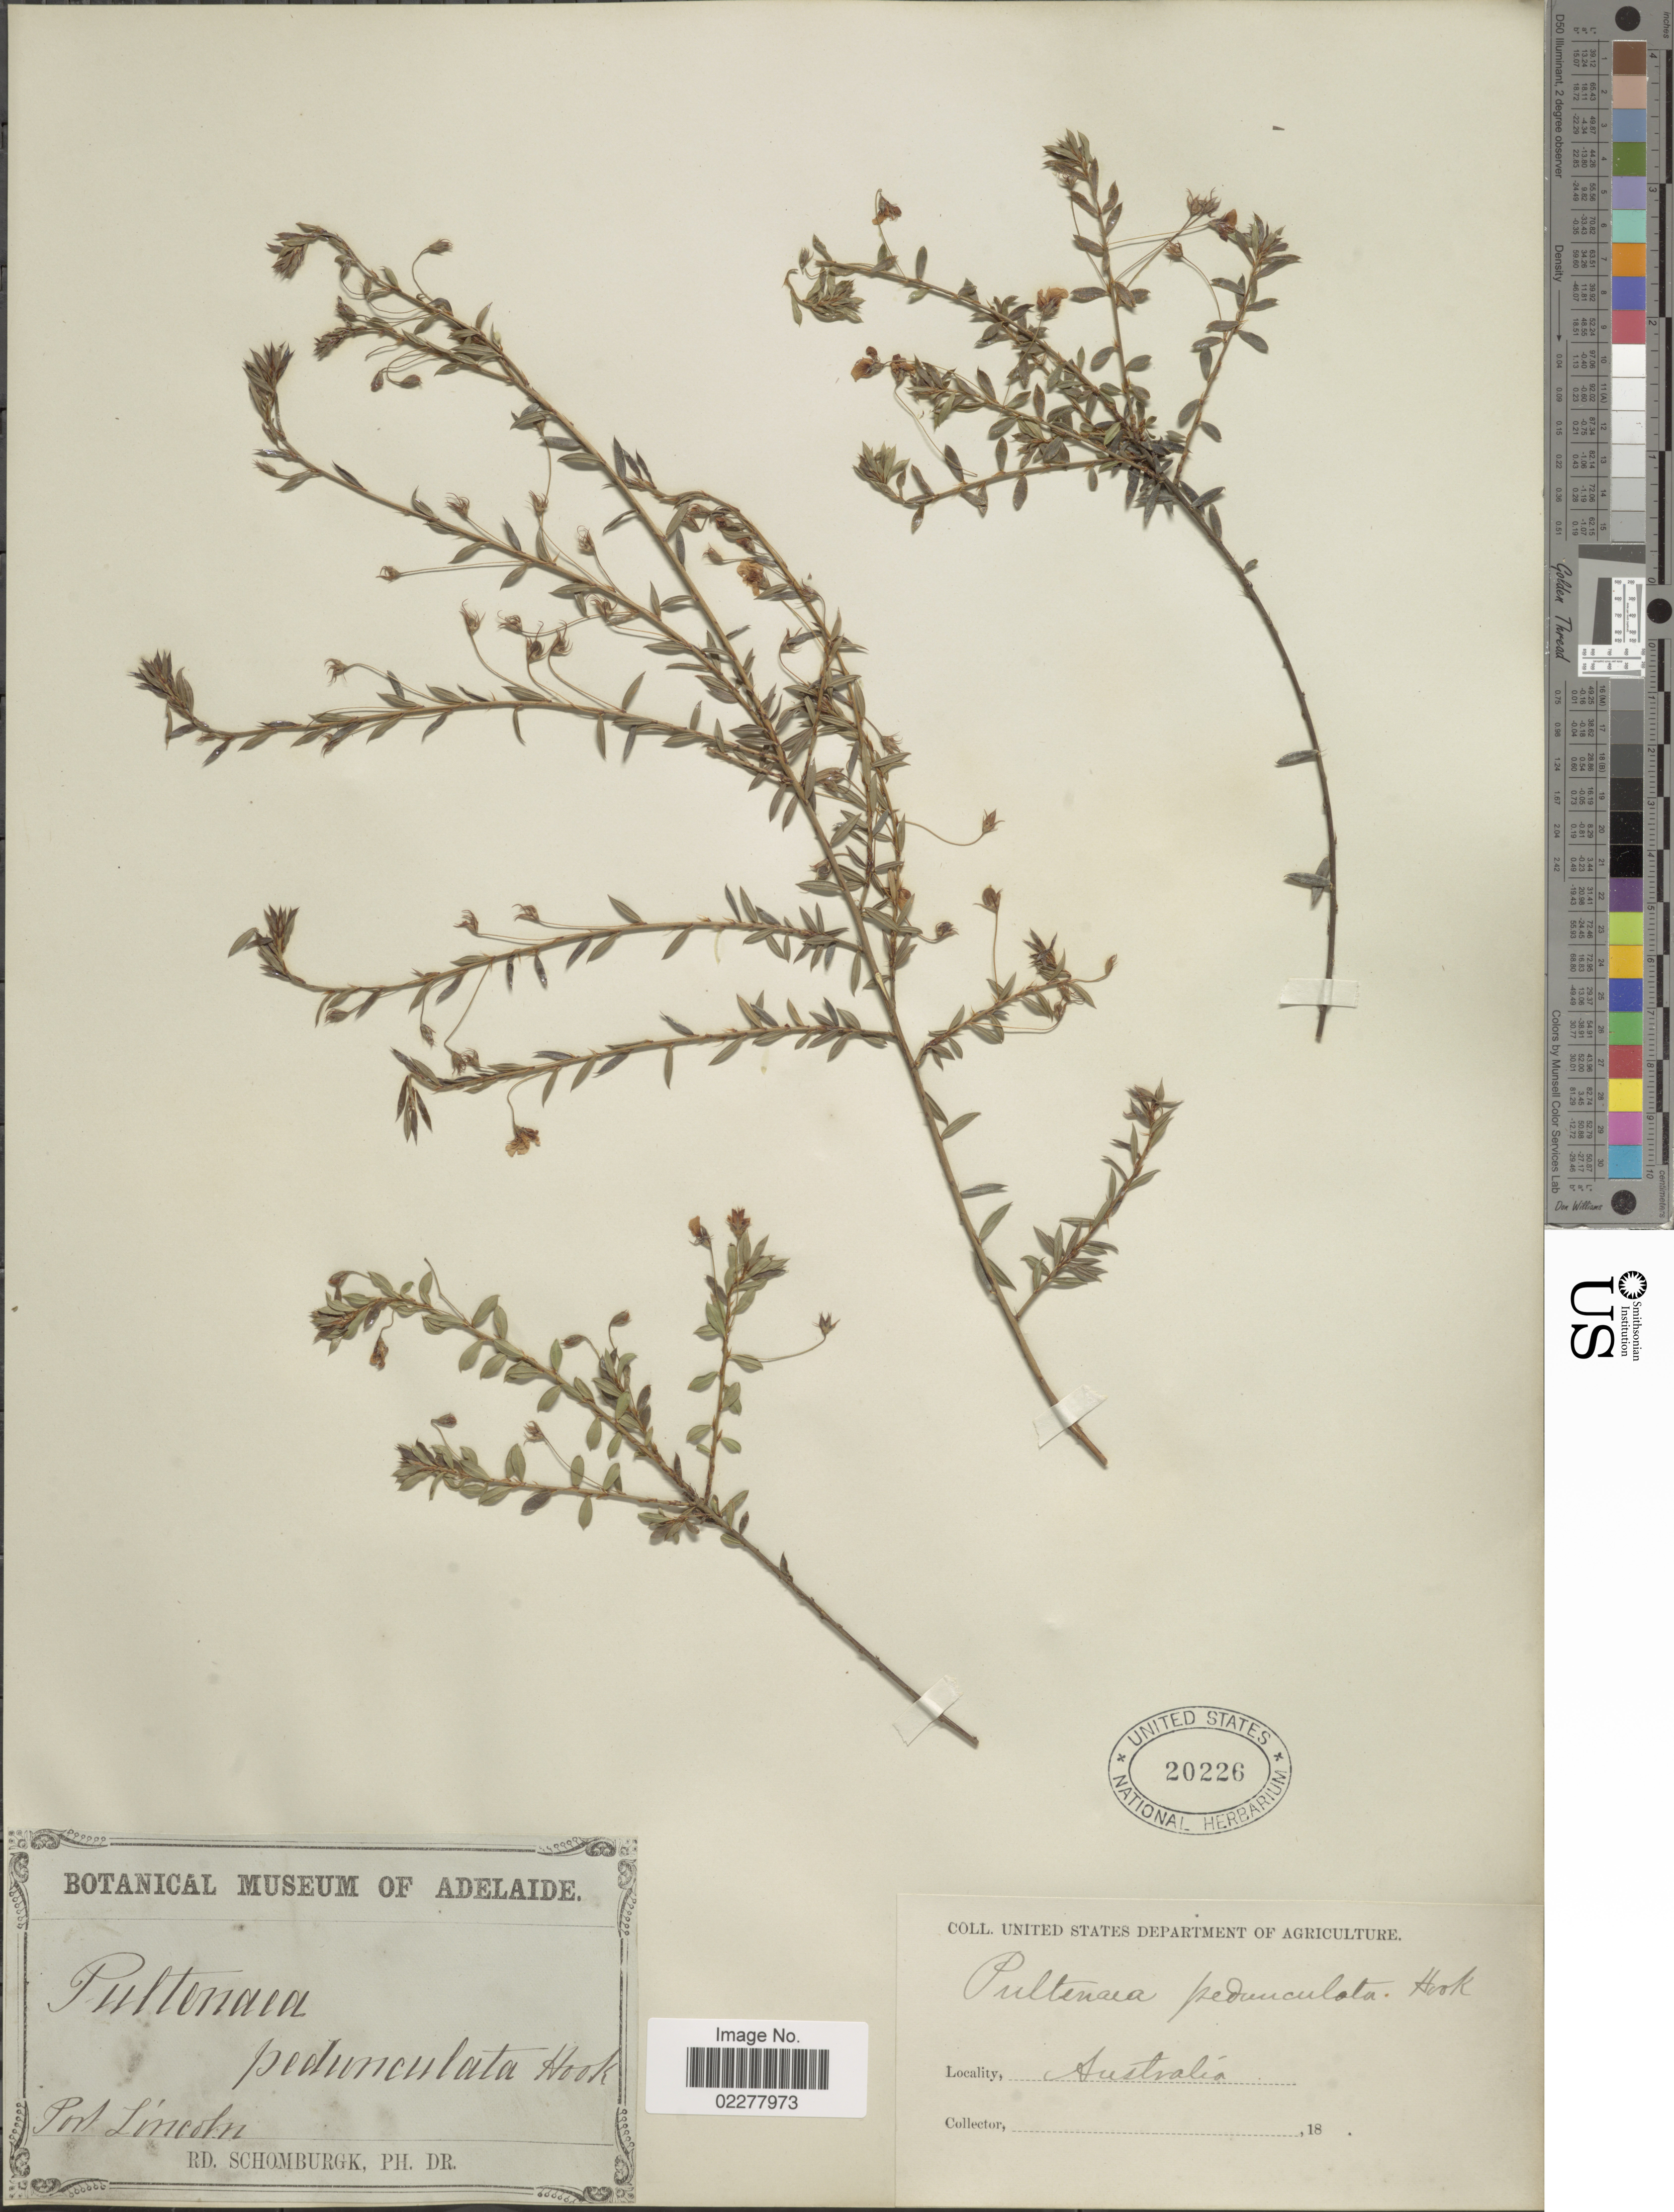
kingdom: Plantae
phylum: Tracheophyta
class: Magnoliopsida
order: Fabales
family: Fabaceae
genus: Pultenaea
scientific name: Pultenaea pedunculata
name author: Hook.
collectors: M. R. Schomburgk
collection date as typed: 18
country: Australia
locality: Port Lincoln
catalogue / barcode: US 20226